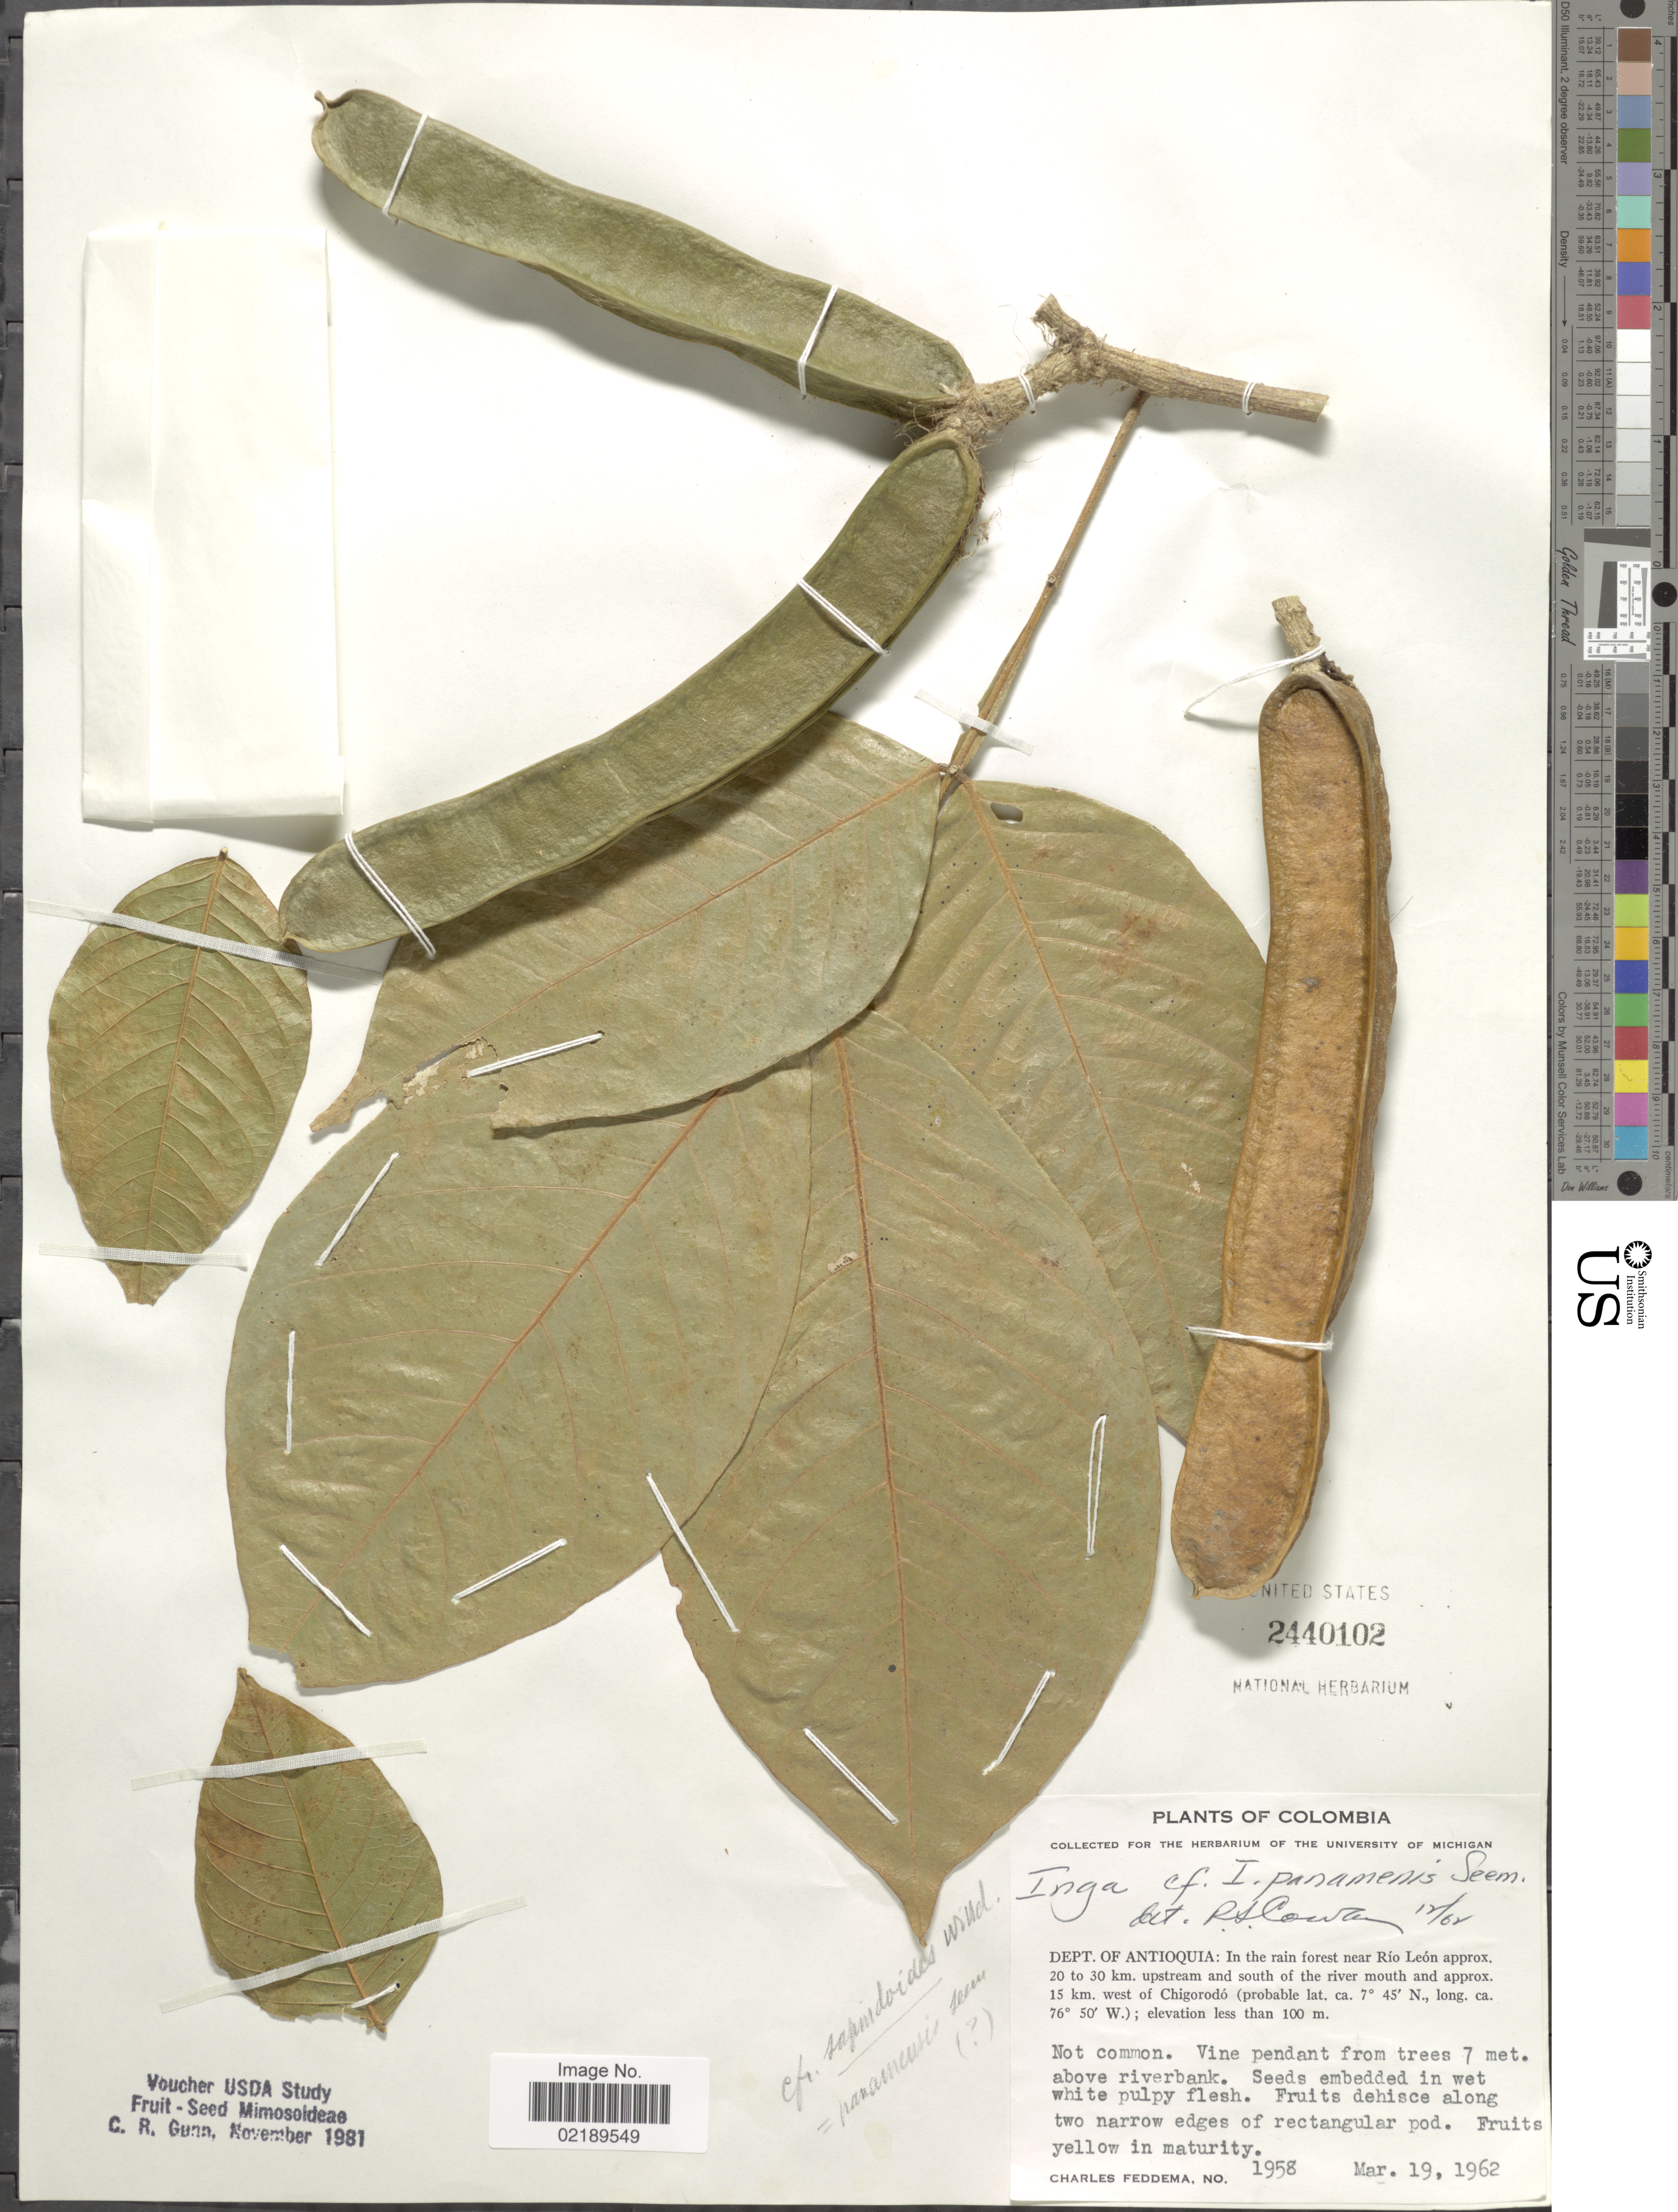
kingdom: Plantae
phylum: Tracheophyta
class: Magnoliopsida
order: Fabales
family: Fabaceae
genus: Inga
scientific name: Inga sapindoides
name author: Willd.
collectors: C. Feddema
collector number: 1958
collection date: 1962-03-19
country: Colombia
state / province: Antioquia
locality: In the rain forest near Rio Leon approx. 20 to 30 km. upstream and south of the river and approx. 15 km. west of Chigorodo.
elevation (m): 100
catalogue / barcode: US 2440102